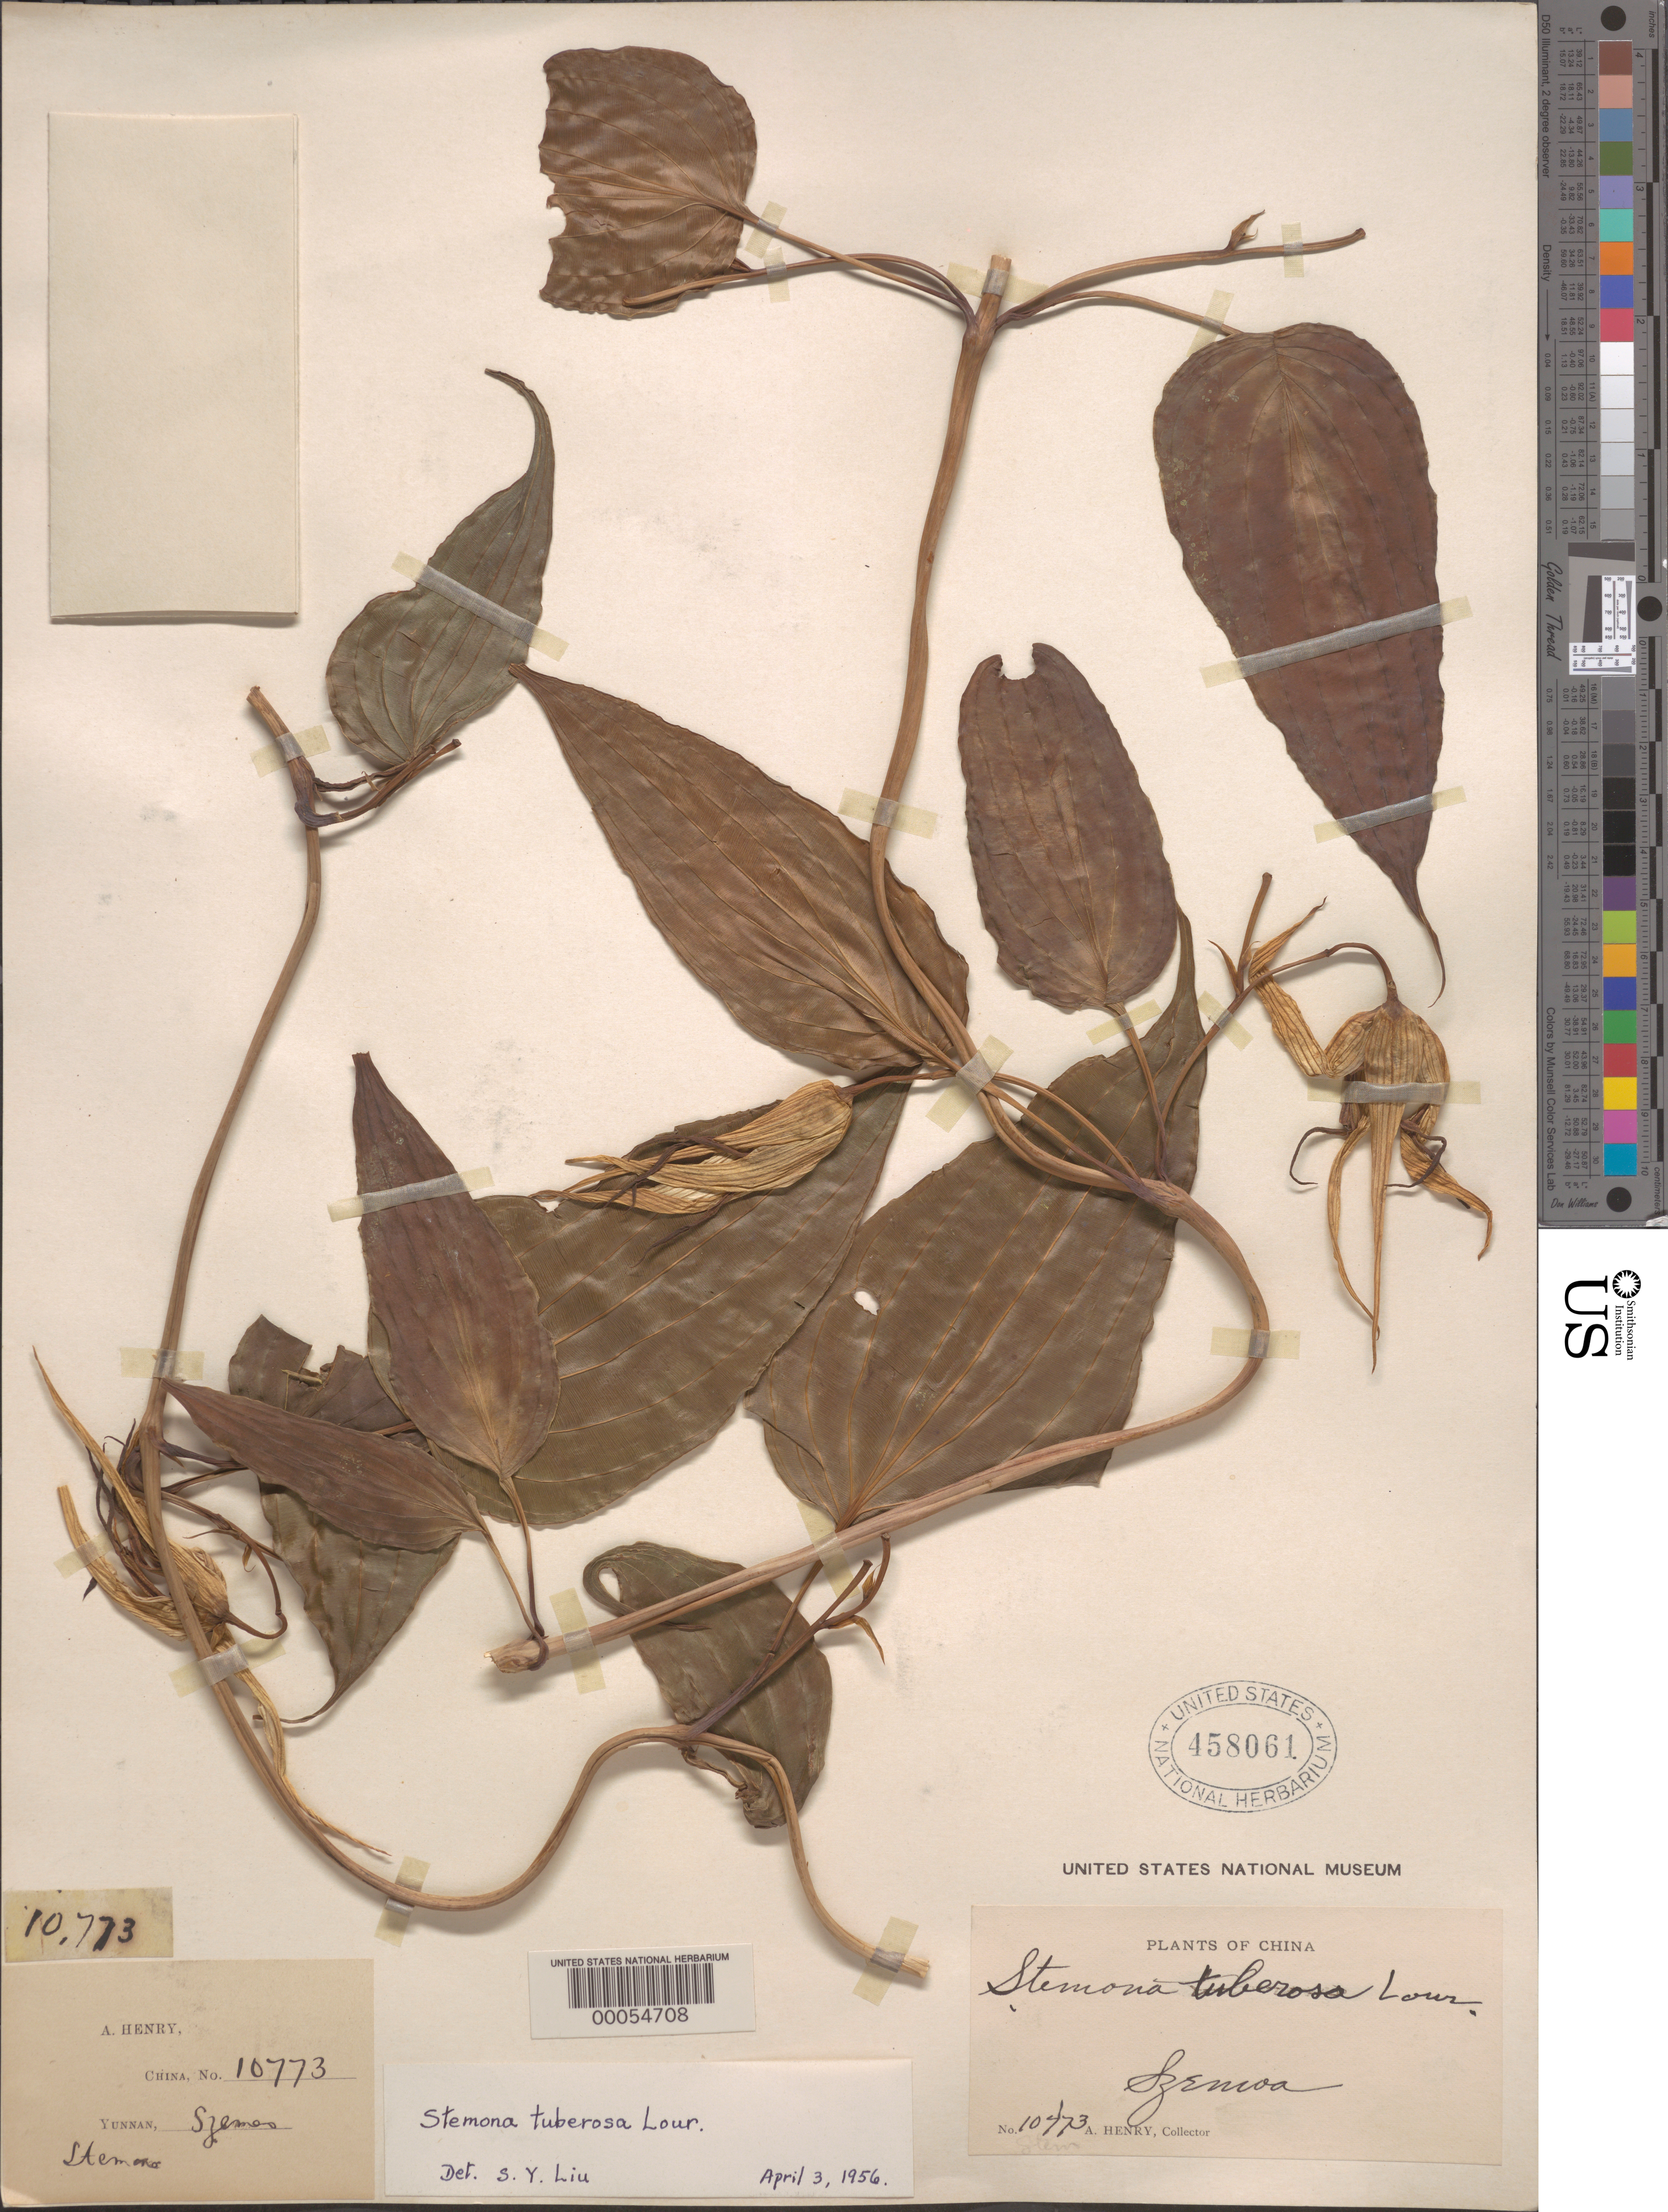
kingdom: Plantae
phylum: Tracheophyta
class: Liliopsida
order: Pandanales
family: Stemonaceae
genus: Stemona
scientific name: Stemona tuberosa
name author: Lour.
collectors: A. Henry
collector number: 10773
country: China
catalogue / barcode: US 458061